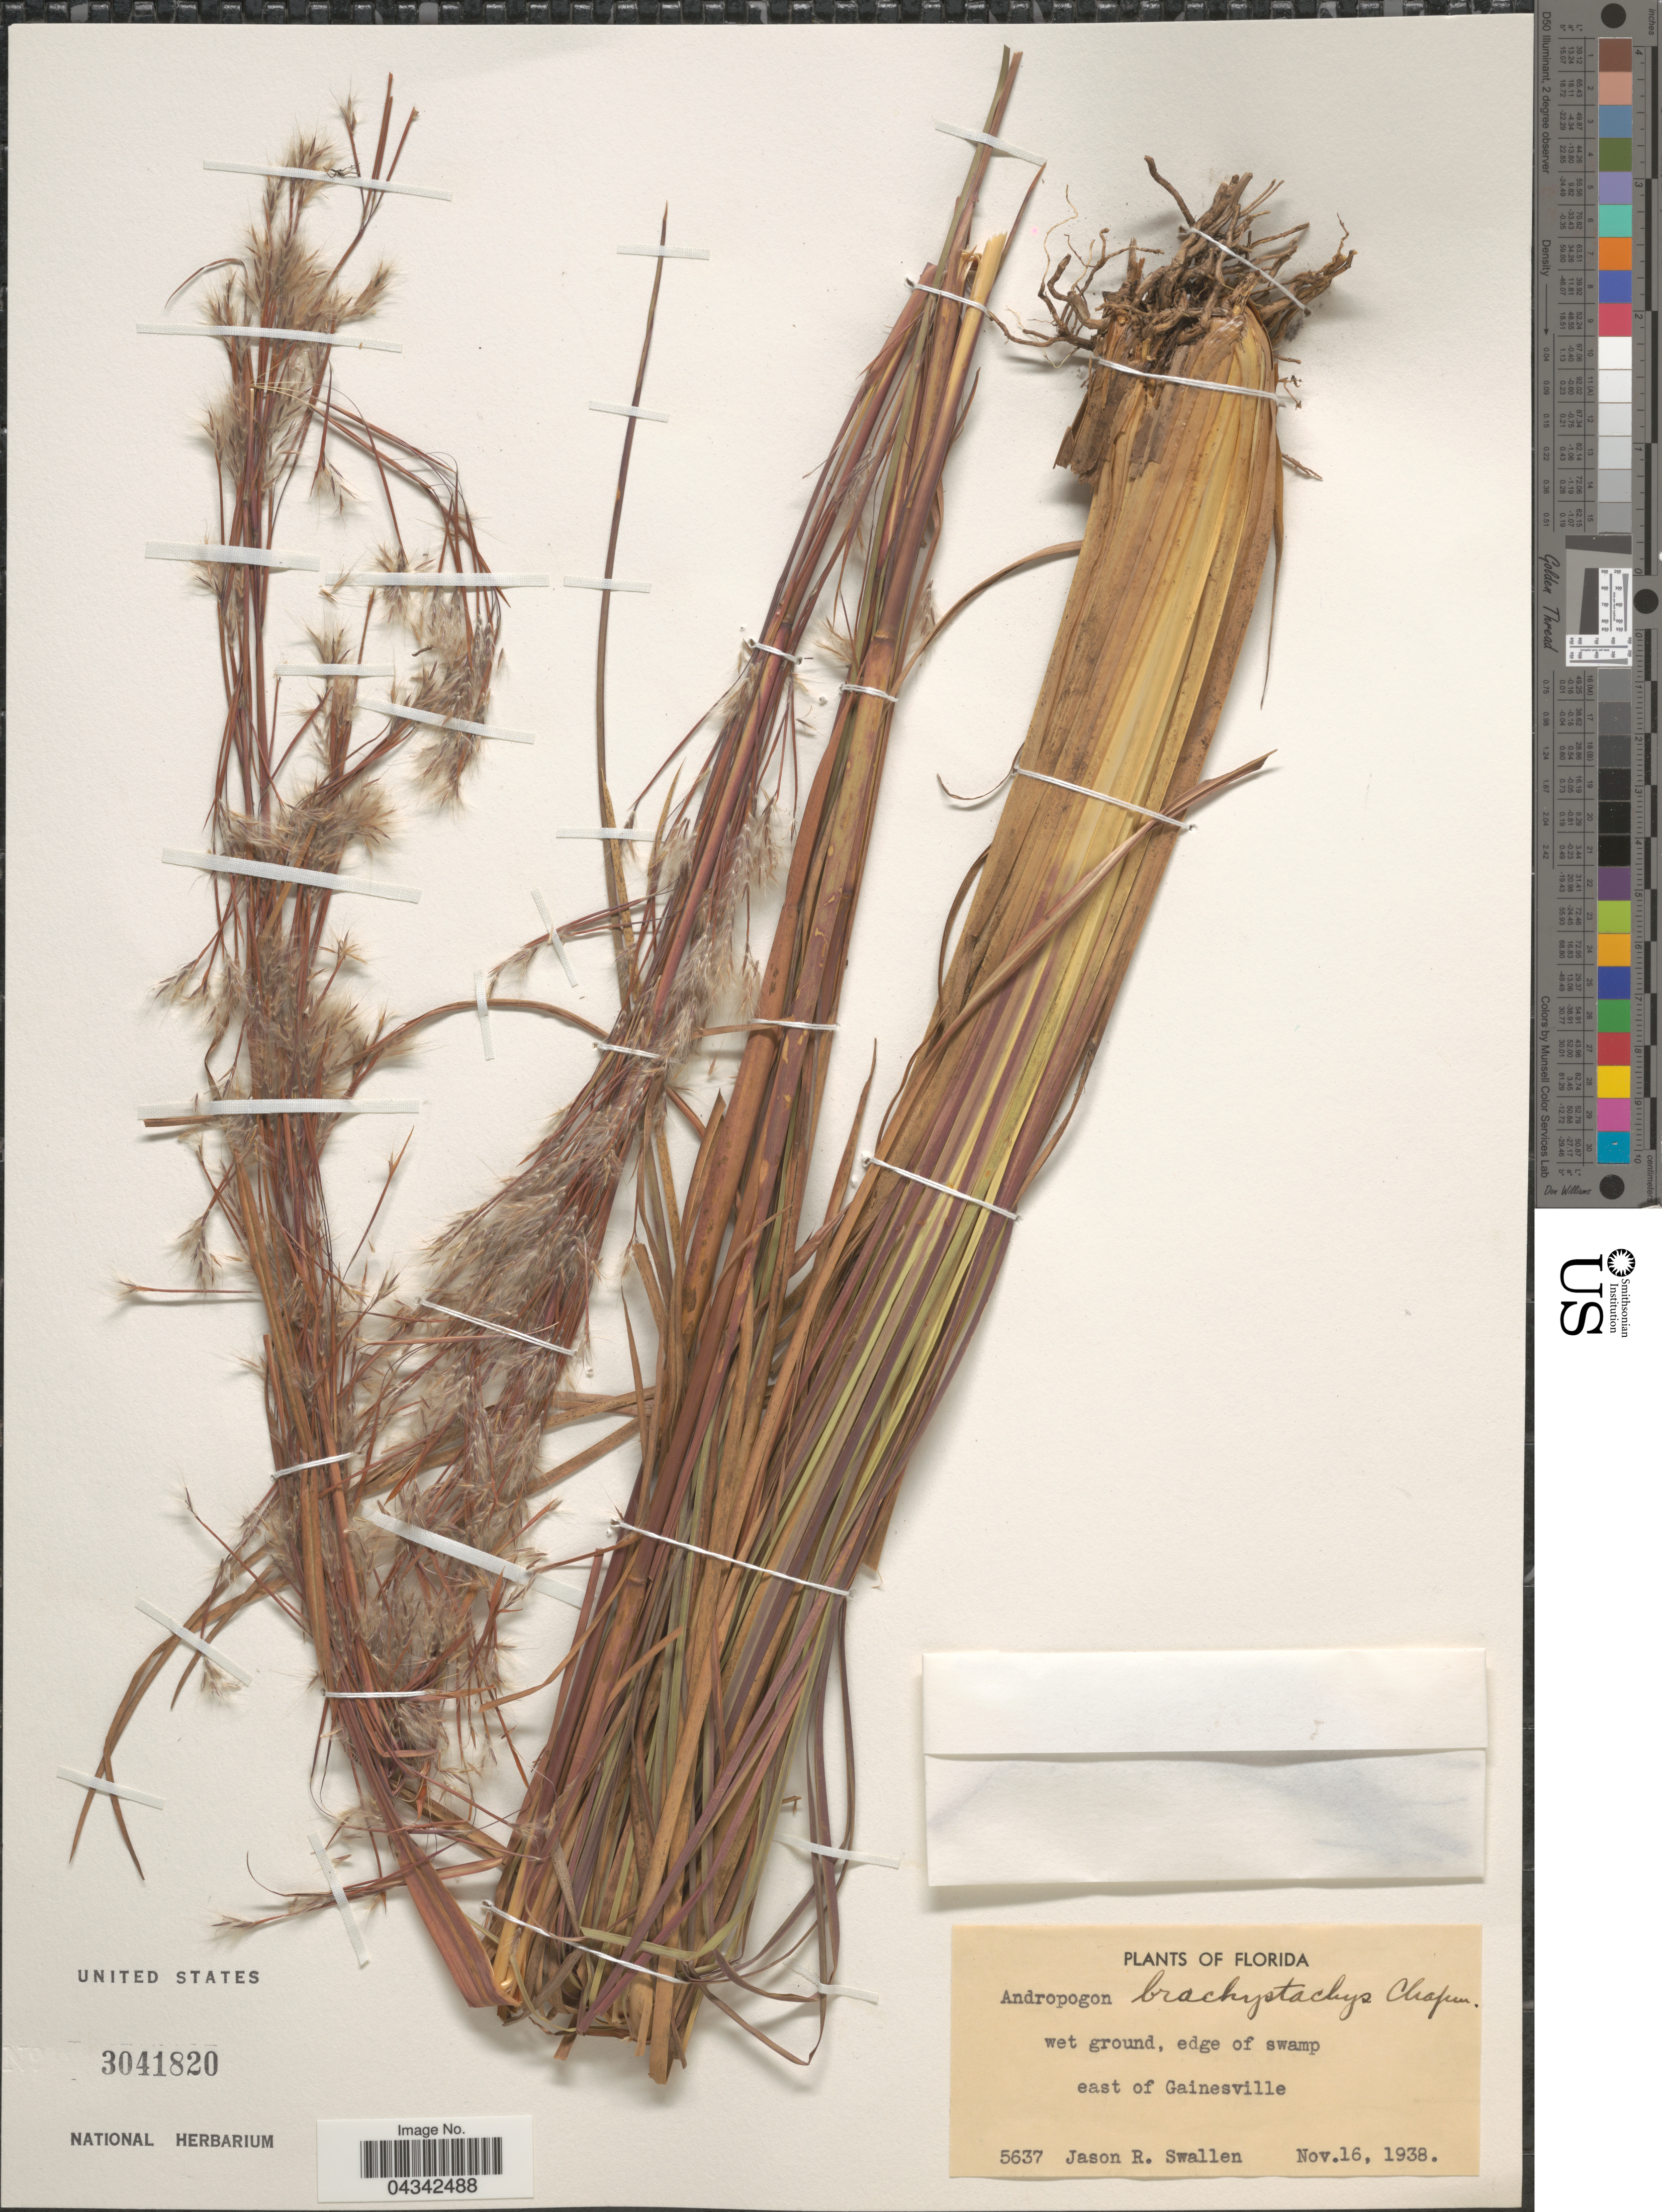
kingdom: Plantae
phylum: Tracheophyta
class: Liliopsida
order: Poales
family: Poaceae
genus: Andropogon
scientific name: Andropogon brachystachyus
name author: Chapm.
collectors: J. R. Swallen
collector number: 5637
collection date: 1938-11-16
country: United States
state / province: Florida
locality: East of Gainesville.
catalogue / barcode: US 3041820